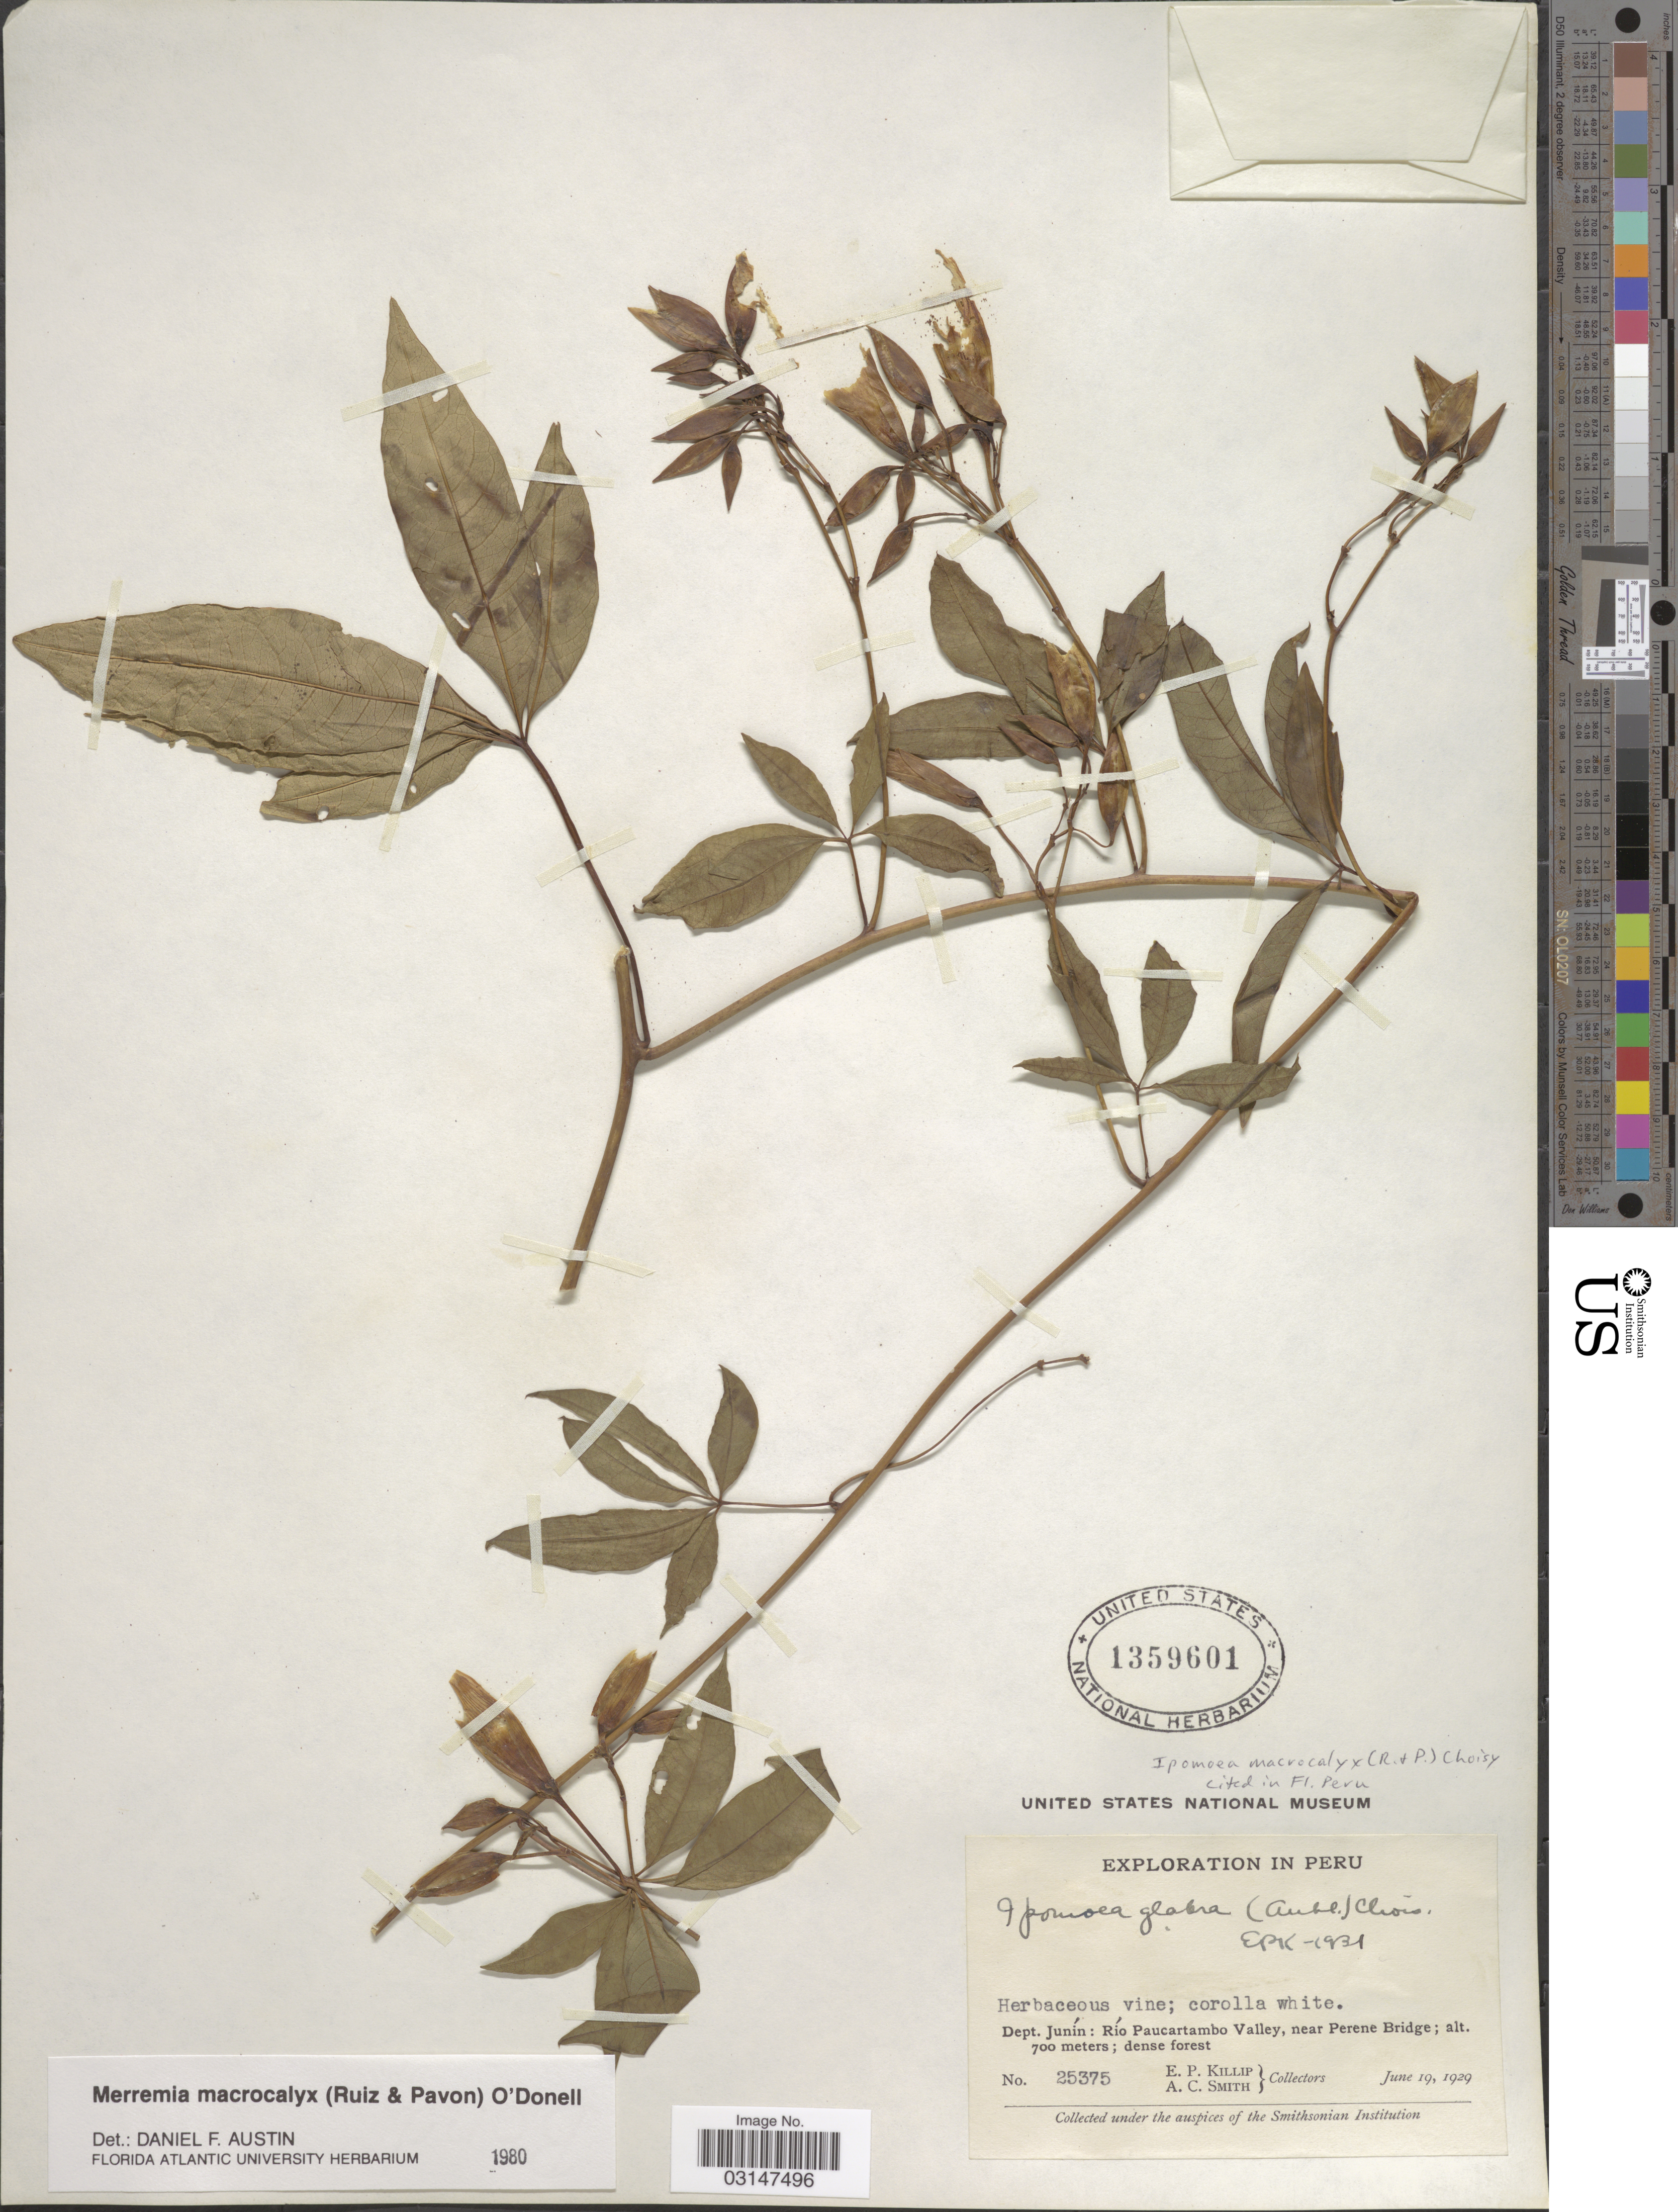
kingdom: Plantae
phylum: Tracheophyta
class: Magnoliopsida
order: Solanales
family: Convolvulaceae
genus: Distimake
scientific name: Distimake macrocalyx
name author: (Ruiz & Pav.) A. R. Simões & Staples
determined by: Strong, Mark T., (BOT), Smithsonian Institution - National Museum of Natural History (UNITED STATES)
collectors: E. P. Killip & A. C. Smith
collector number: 25375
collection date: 1929-06-19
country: Peru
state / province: Junín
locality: Dept. Junín: Río Paucartambo Valley, near Perene Bridge.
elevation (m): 700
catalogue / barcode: US 1359601